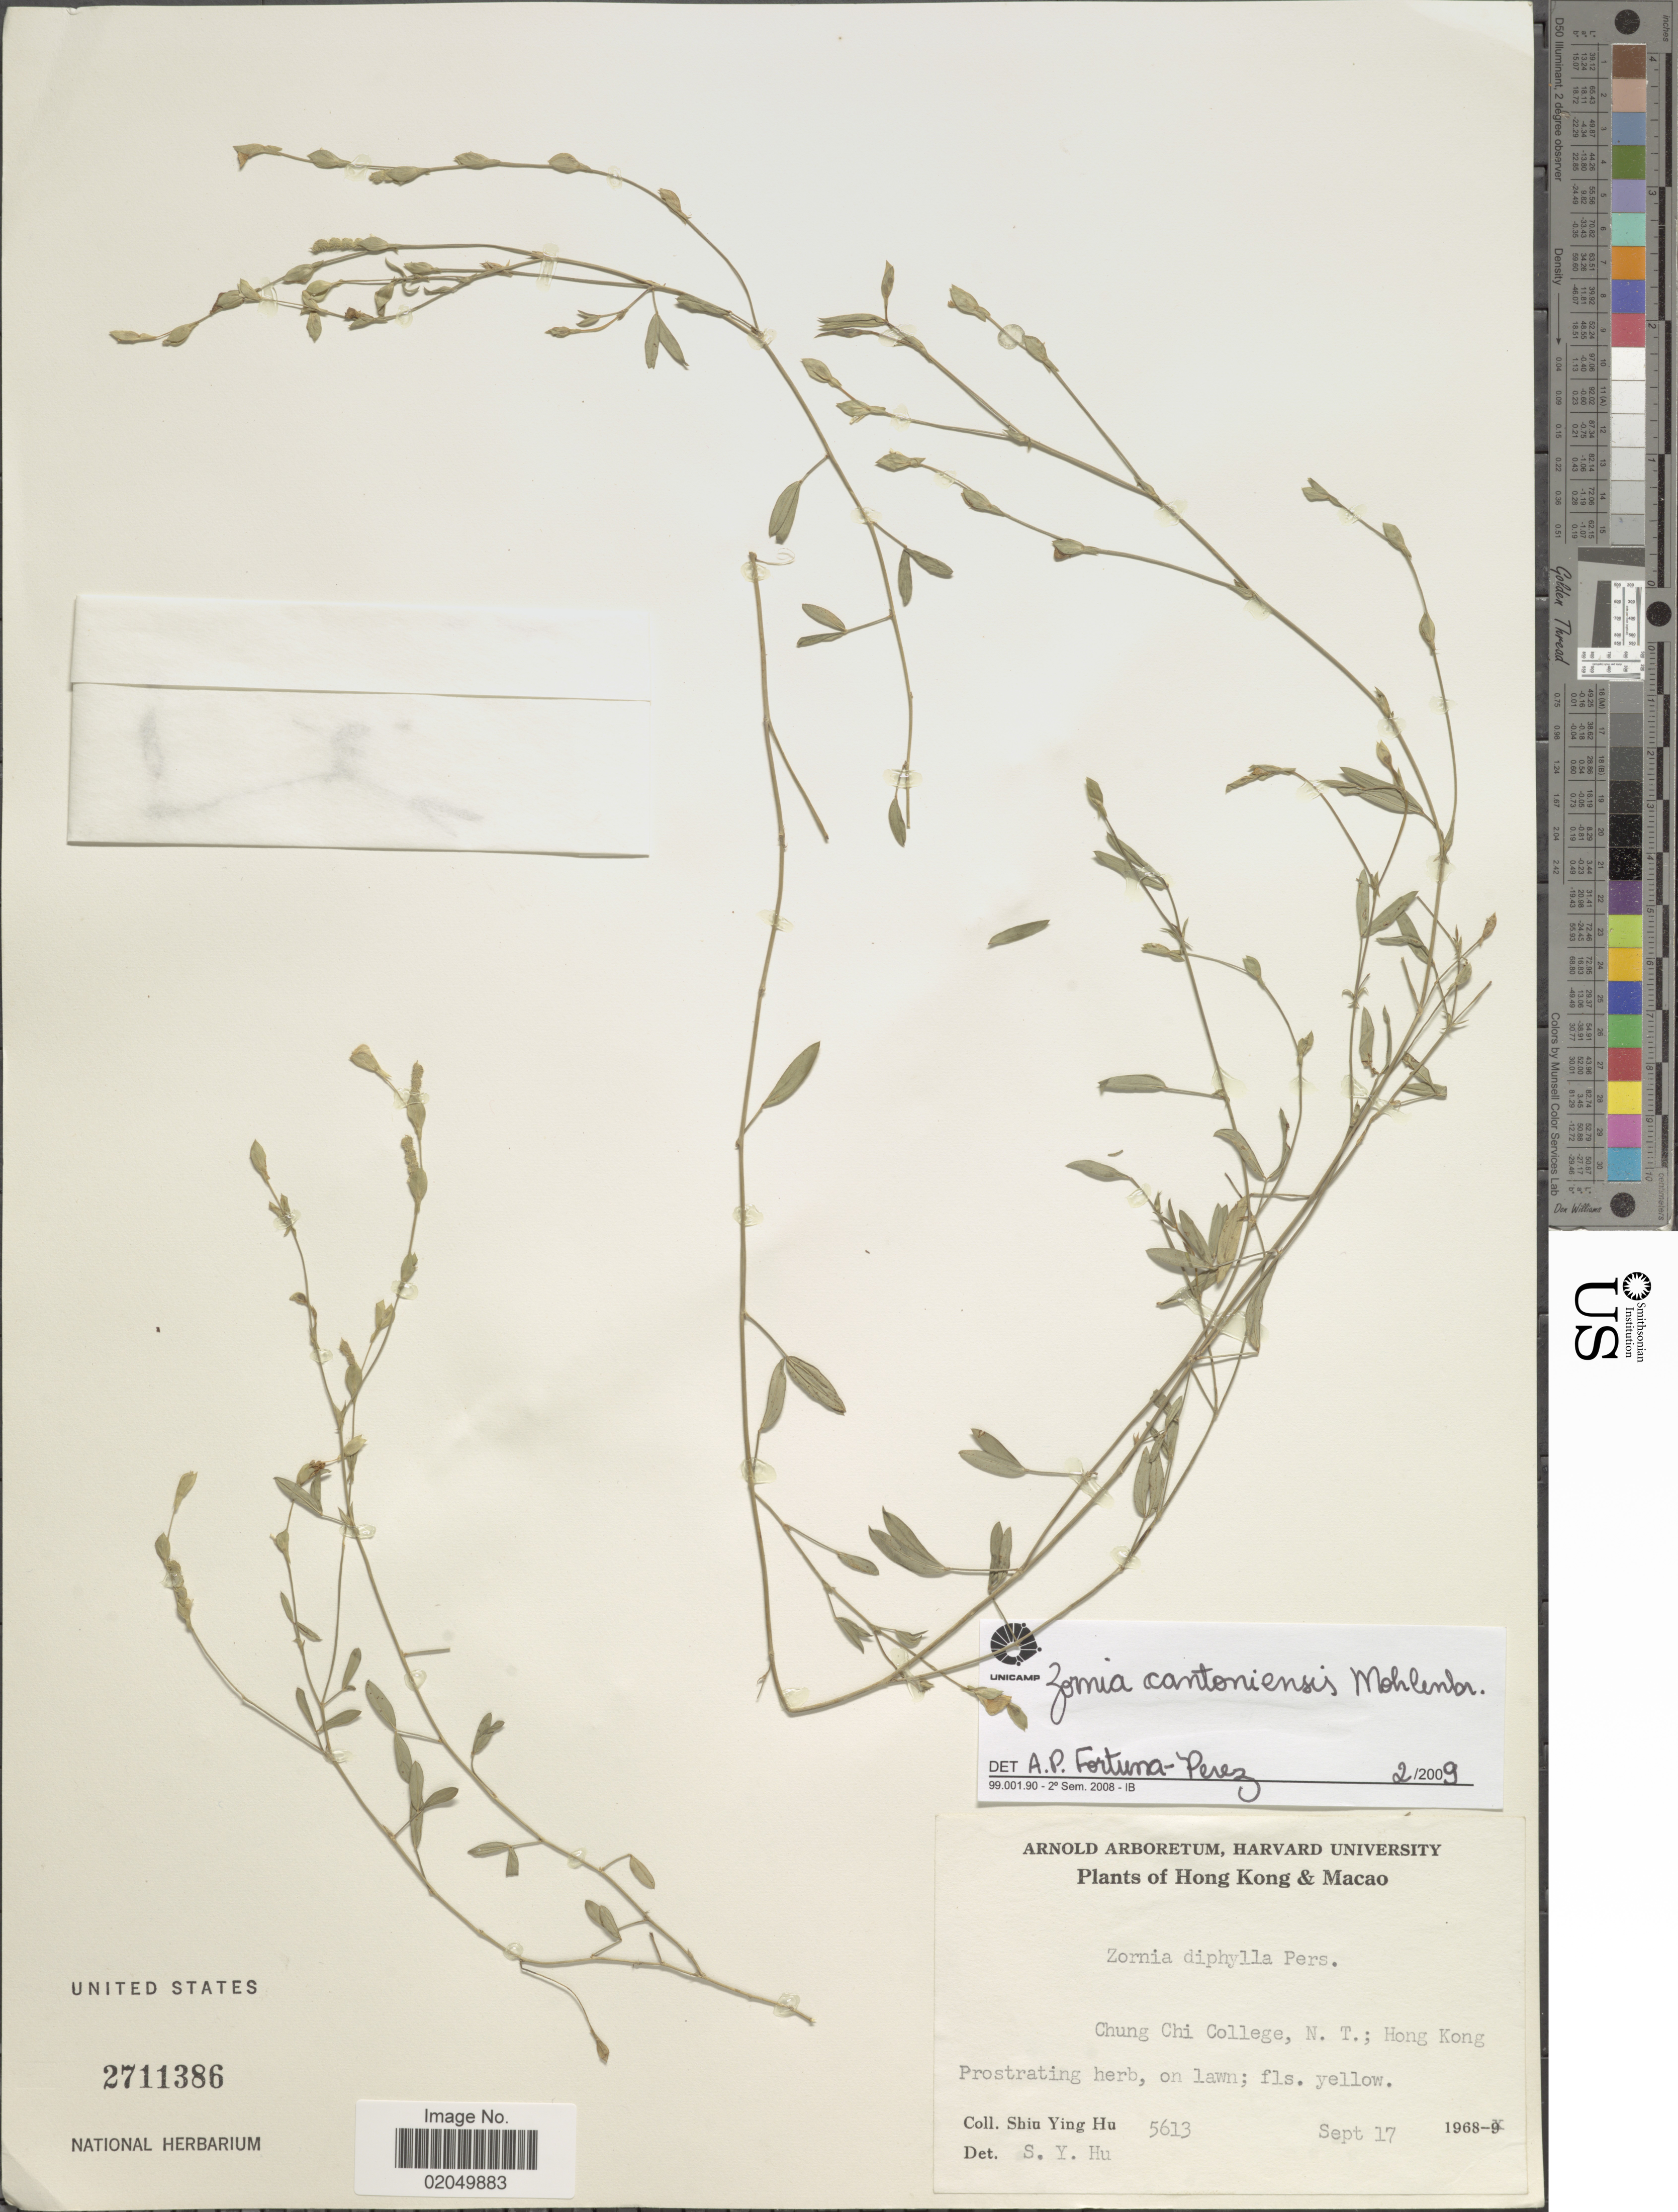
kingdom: Plantae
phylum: Tracheophyta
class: Magnoliopsida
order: Fabales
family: Fabaceae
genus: Zornia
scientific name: Zornia cantoniensis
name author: Mohlenbr.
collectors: S. Y. Hu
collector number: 5613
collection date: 1968-09-17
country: China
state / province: Hong Kong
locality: Macao, Chung Chi College, N.T.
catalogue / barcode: US 2711386